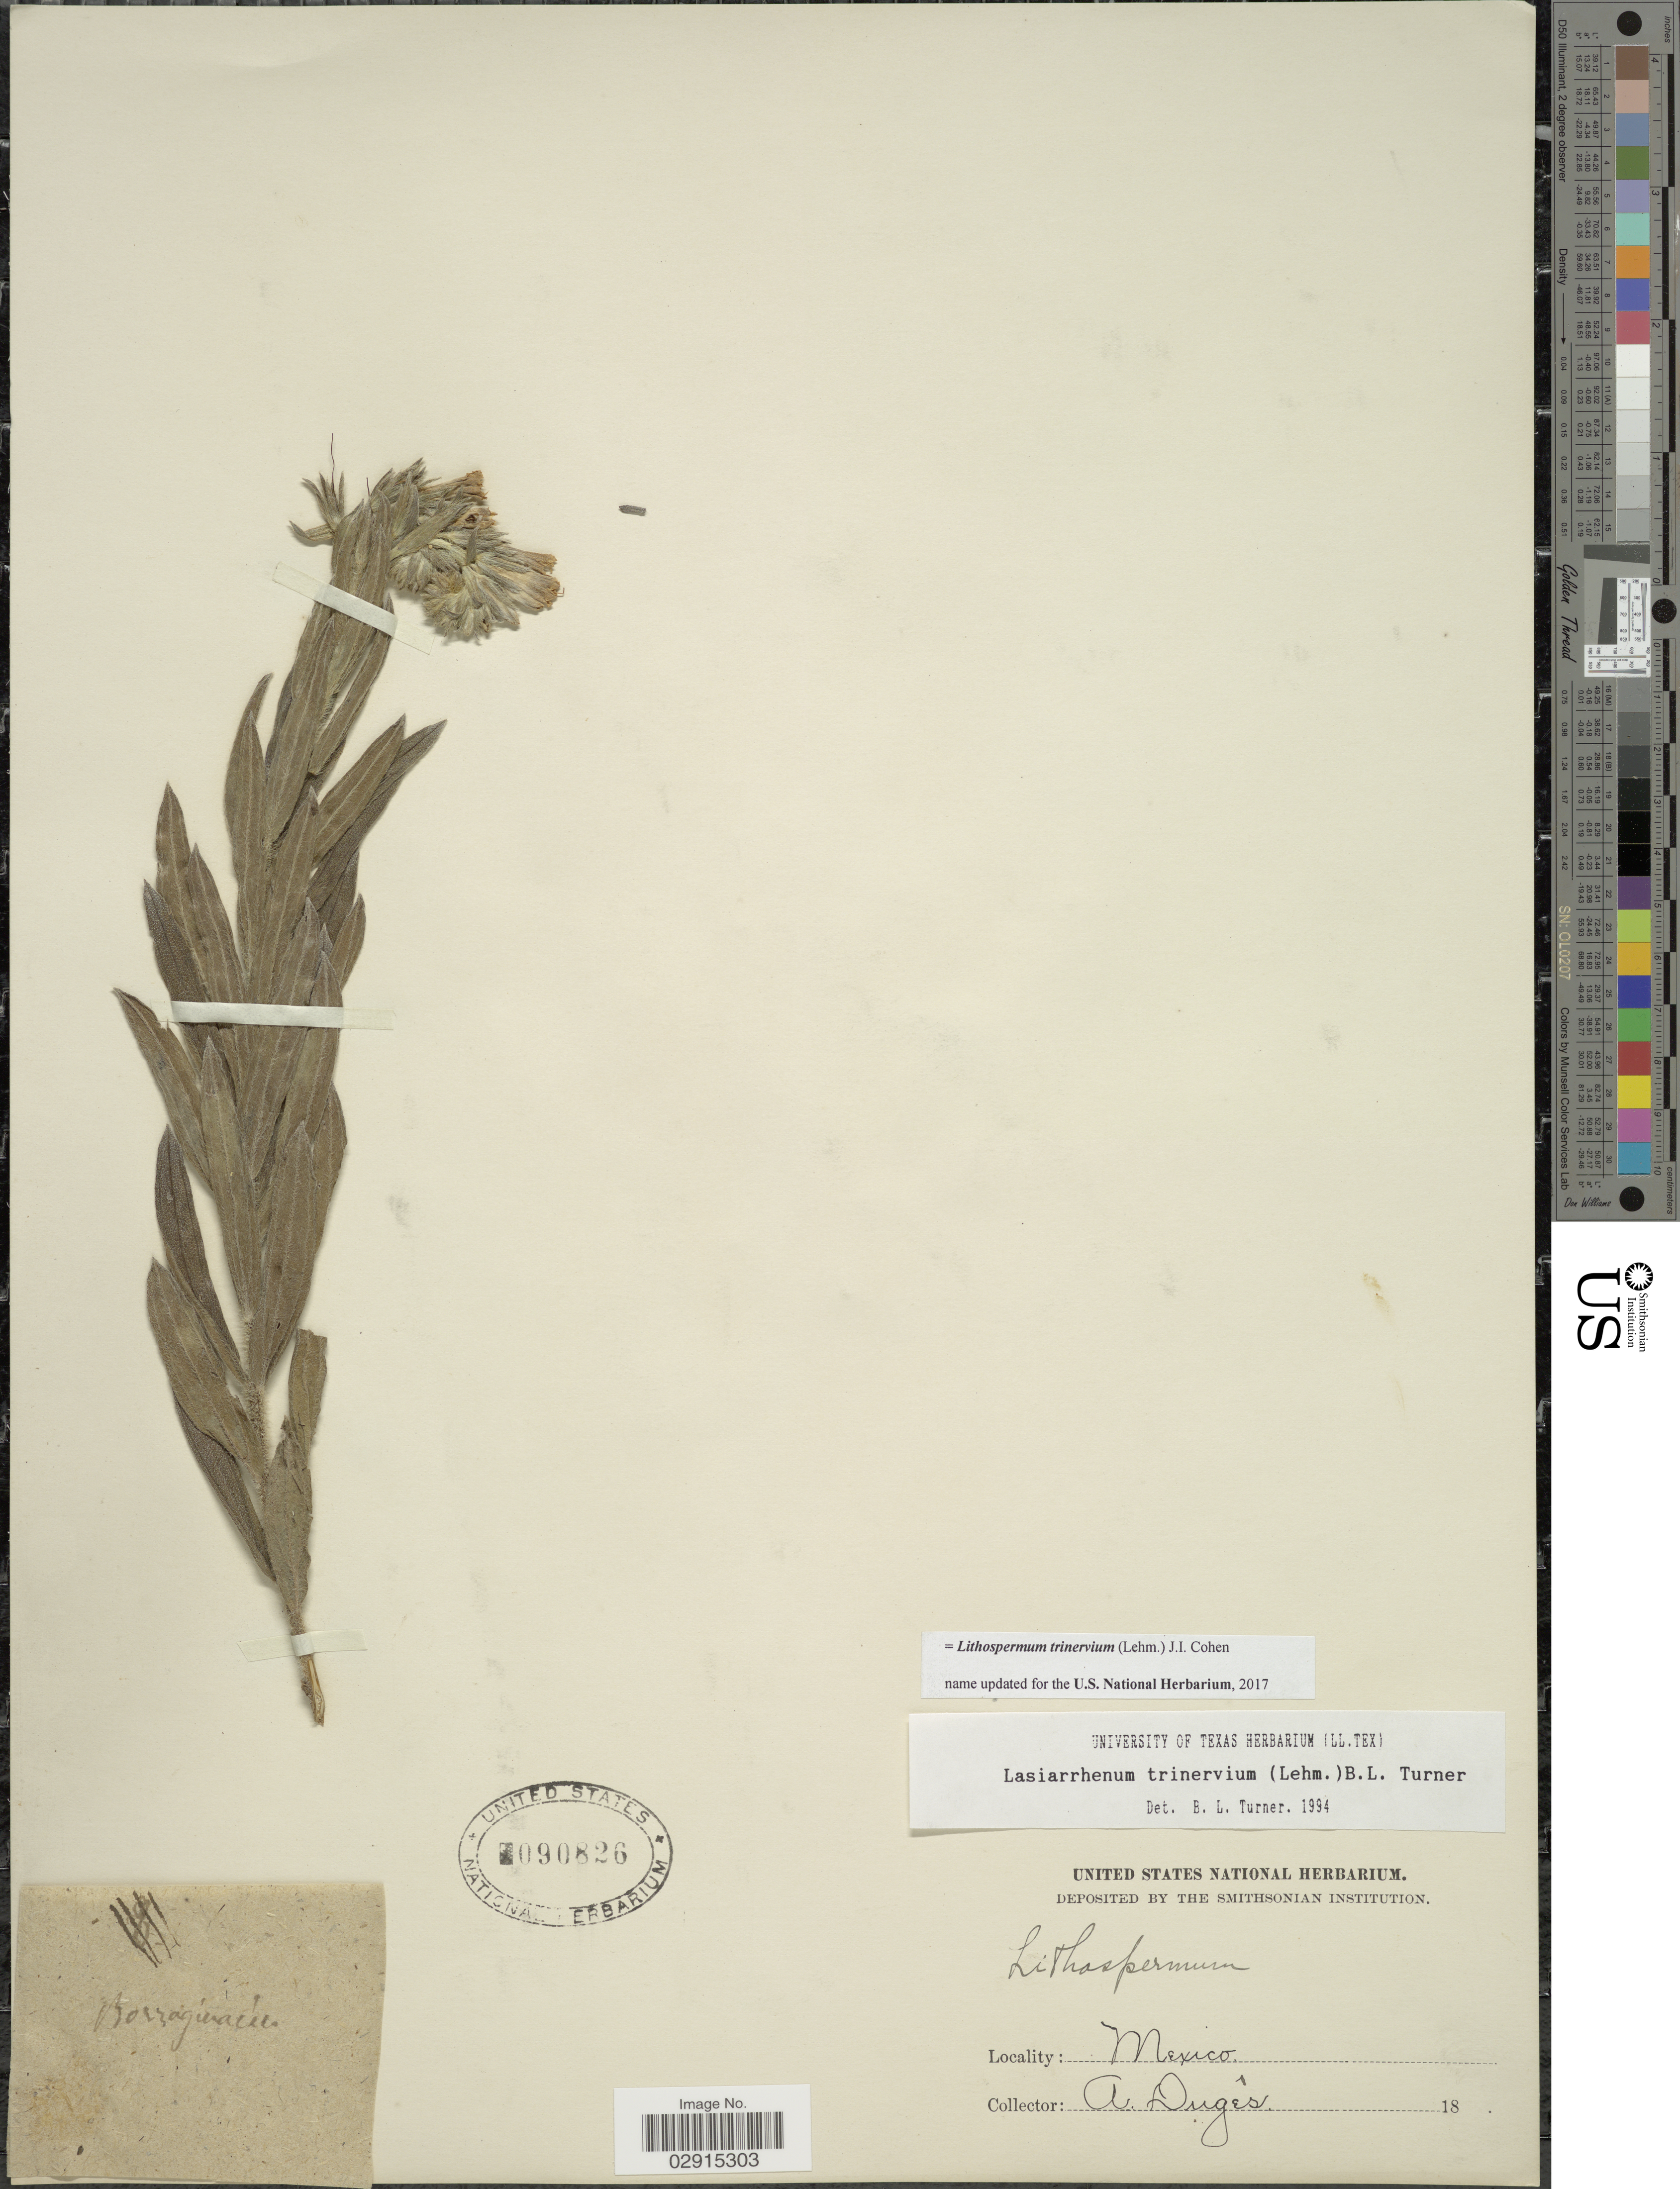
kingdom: Plantae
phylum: Tracheophyta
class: Magnoliopsida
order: Boraginales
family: Boraginaceae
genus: Lithospermum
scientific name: Lithospermum trinervium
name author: (Lehm.) J.I. Cohen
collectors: A. Dugès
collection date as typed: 18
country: Mexico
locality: Mexico.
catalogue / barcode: US 90826